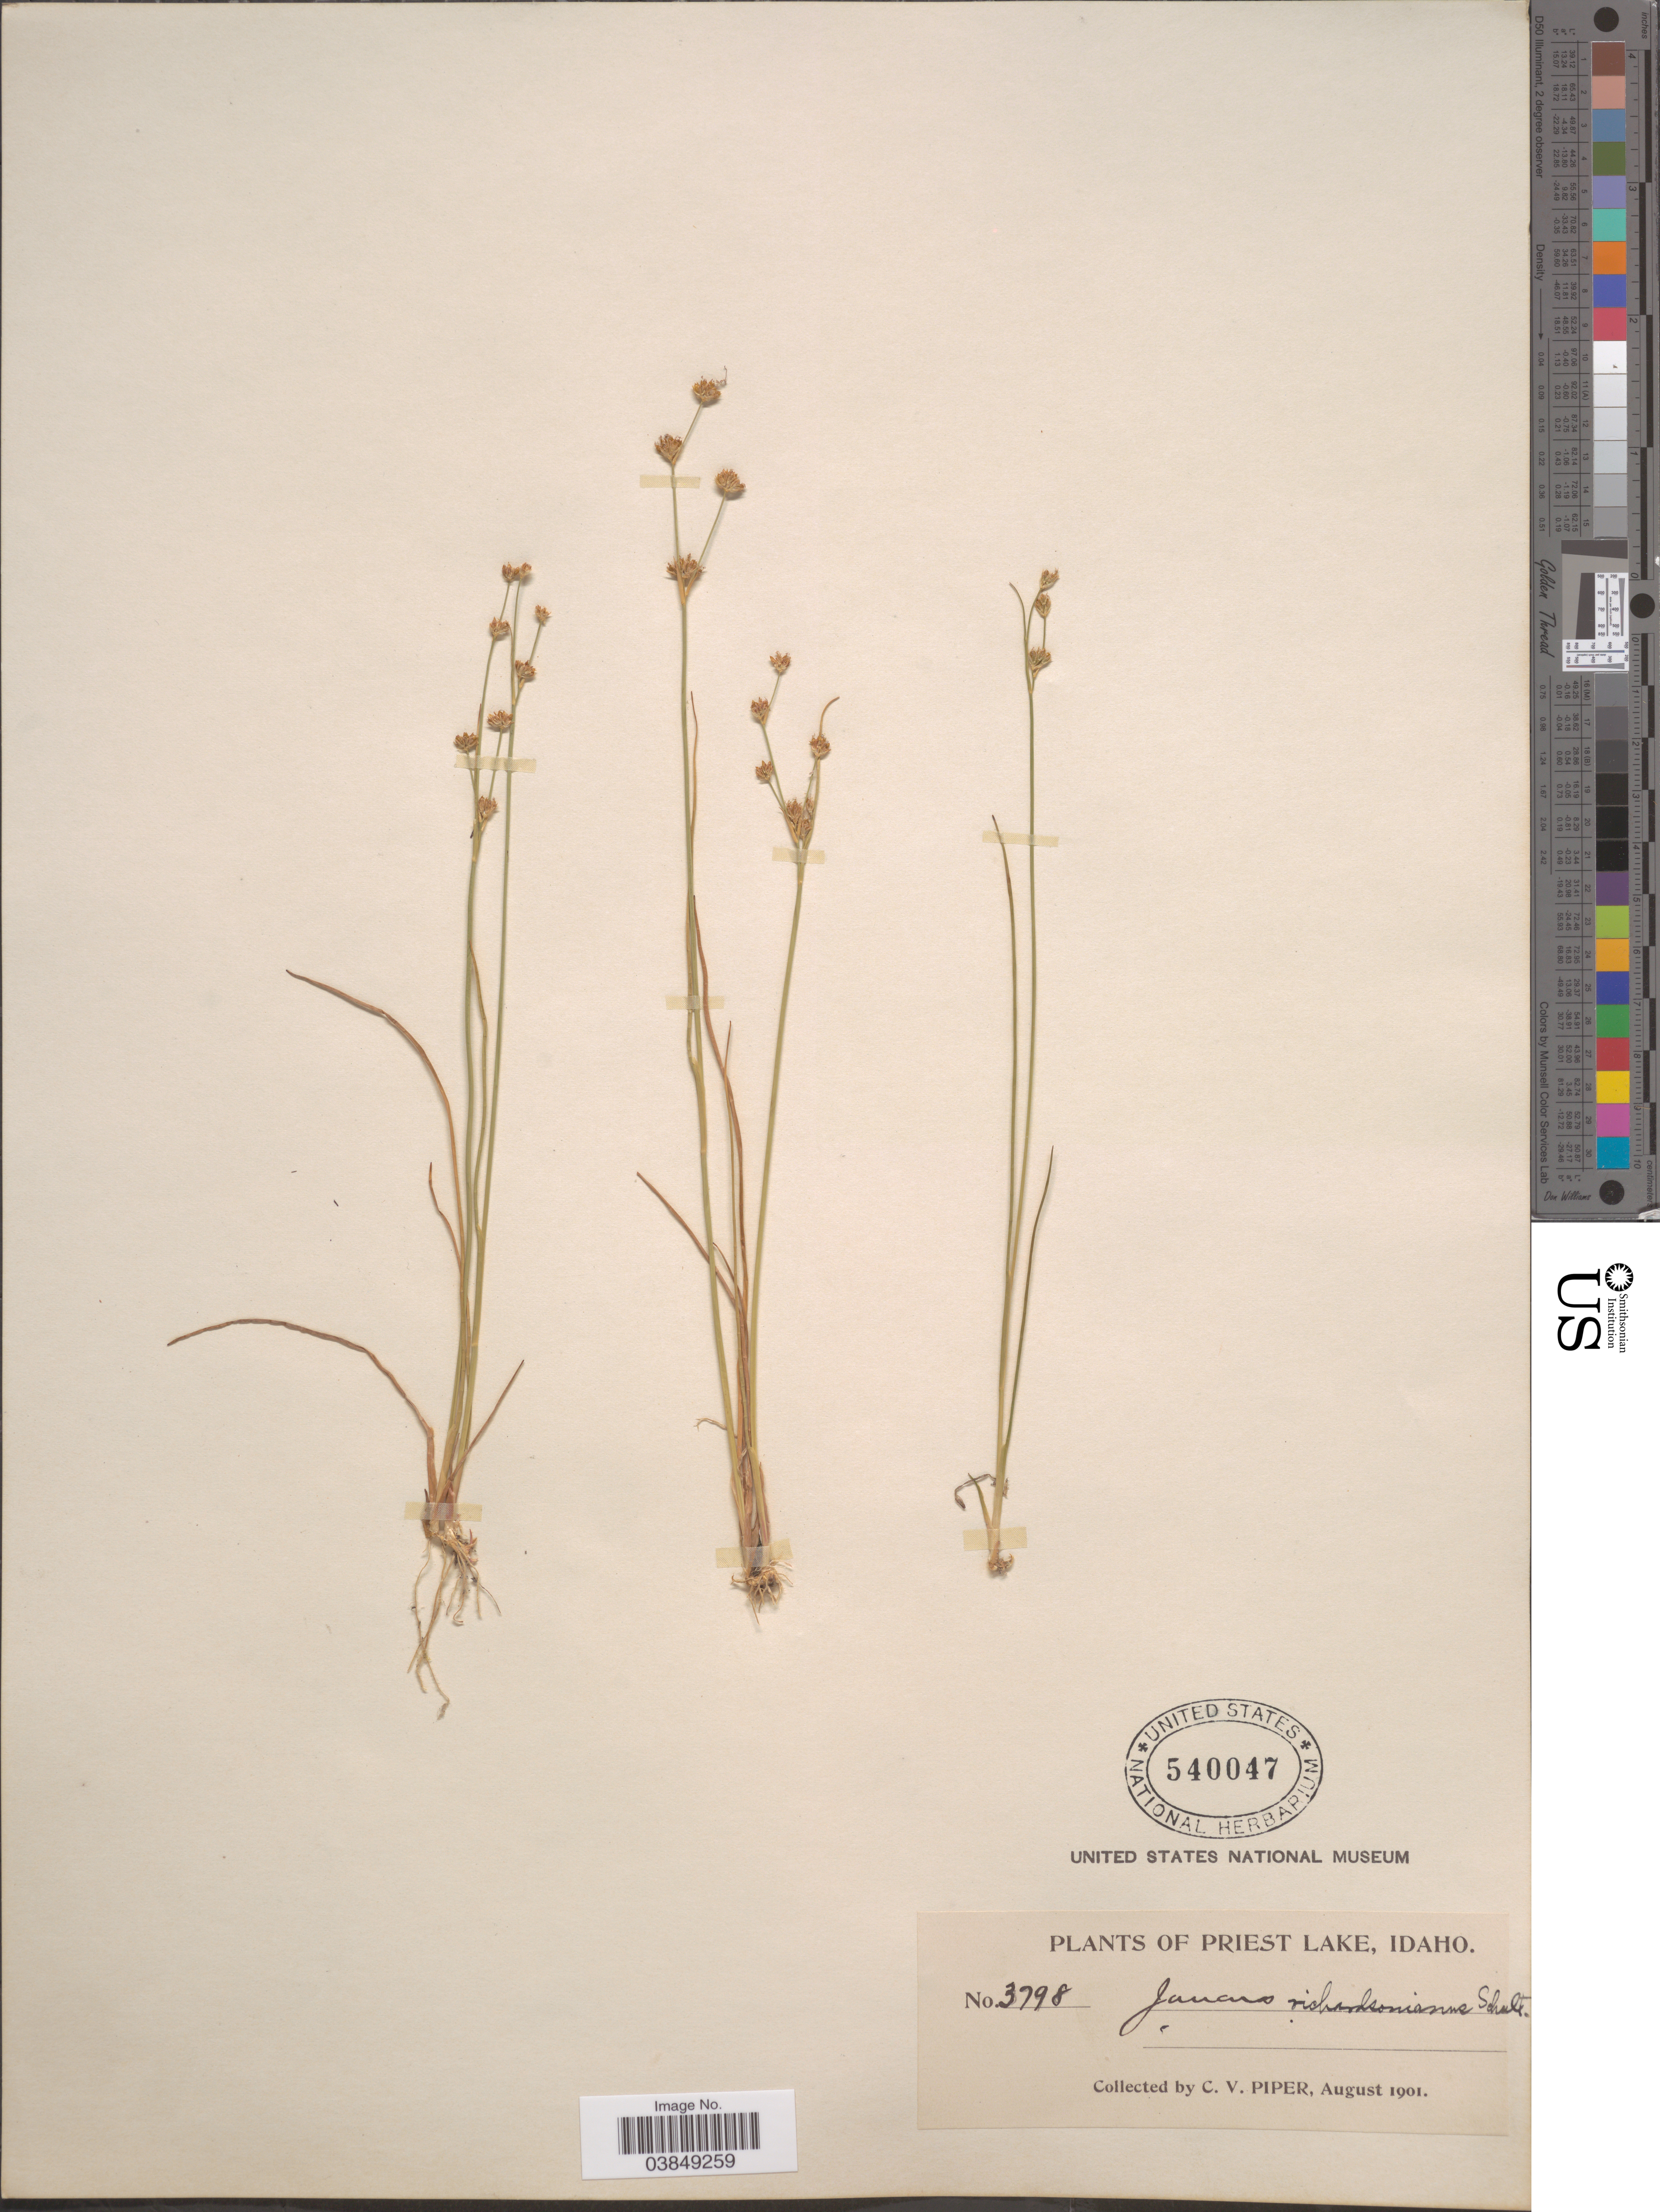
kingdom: Plantae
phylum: Tracheophyta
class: Liliopsida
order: Poales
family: Juncaceae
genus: Juncus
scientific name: Juncus rariflorus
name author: Hartm.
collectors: C. V. Piper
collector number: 3798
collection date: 1901-08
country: United States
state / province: Idaho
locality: Priest Lake.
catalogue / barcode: US 540047